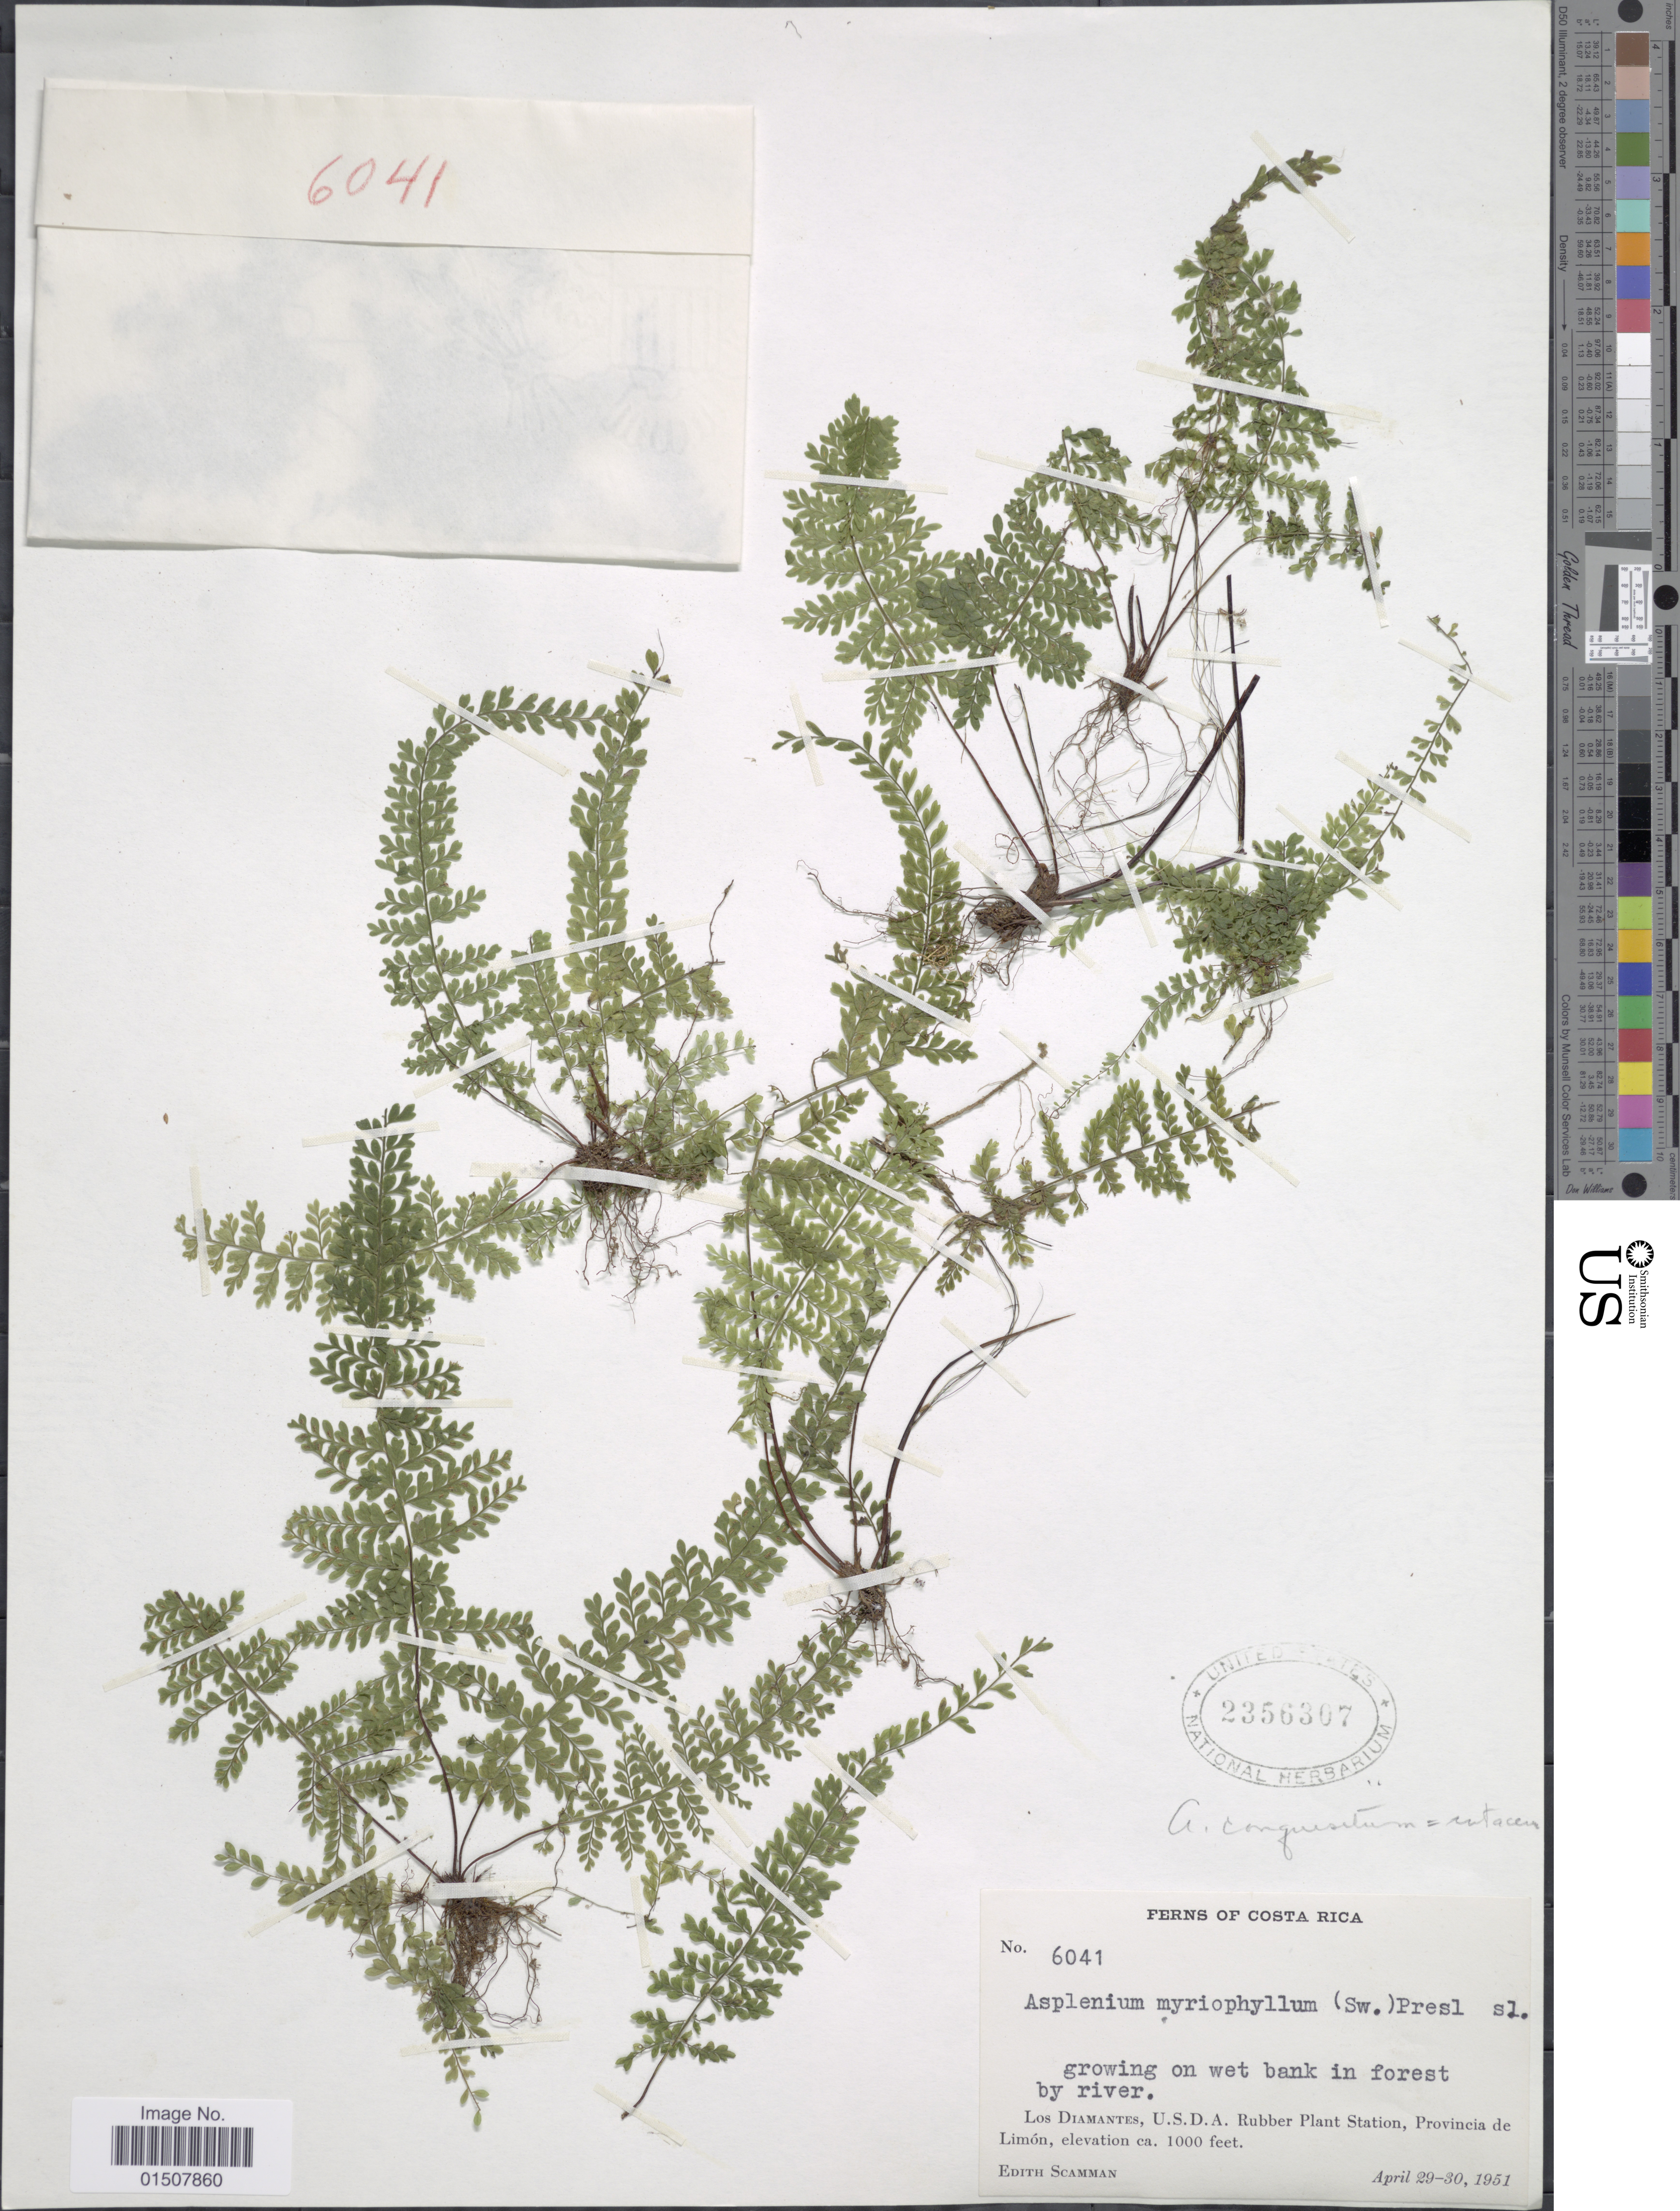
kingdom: Plantae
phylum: Tracheophyta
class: Polypodiopsida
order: Polypodiales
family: Aspleniaceae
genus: Asplenium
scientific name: Asplenium rutaceum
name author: (Willd.) Mett.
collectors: E. Scamman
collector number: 6041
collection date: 1951-04-29/1951-04-30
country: Costa Rica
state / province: Limón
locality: Los Diamantes, U. S. D. A. Rubber Plant Station, Prrovincia de Limon.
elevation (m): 305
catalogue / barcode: US 2356307